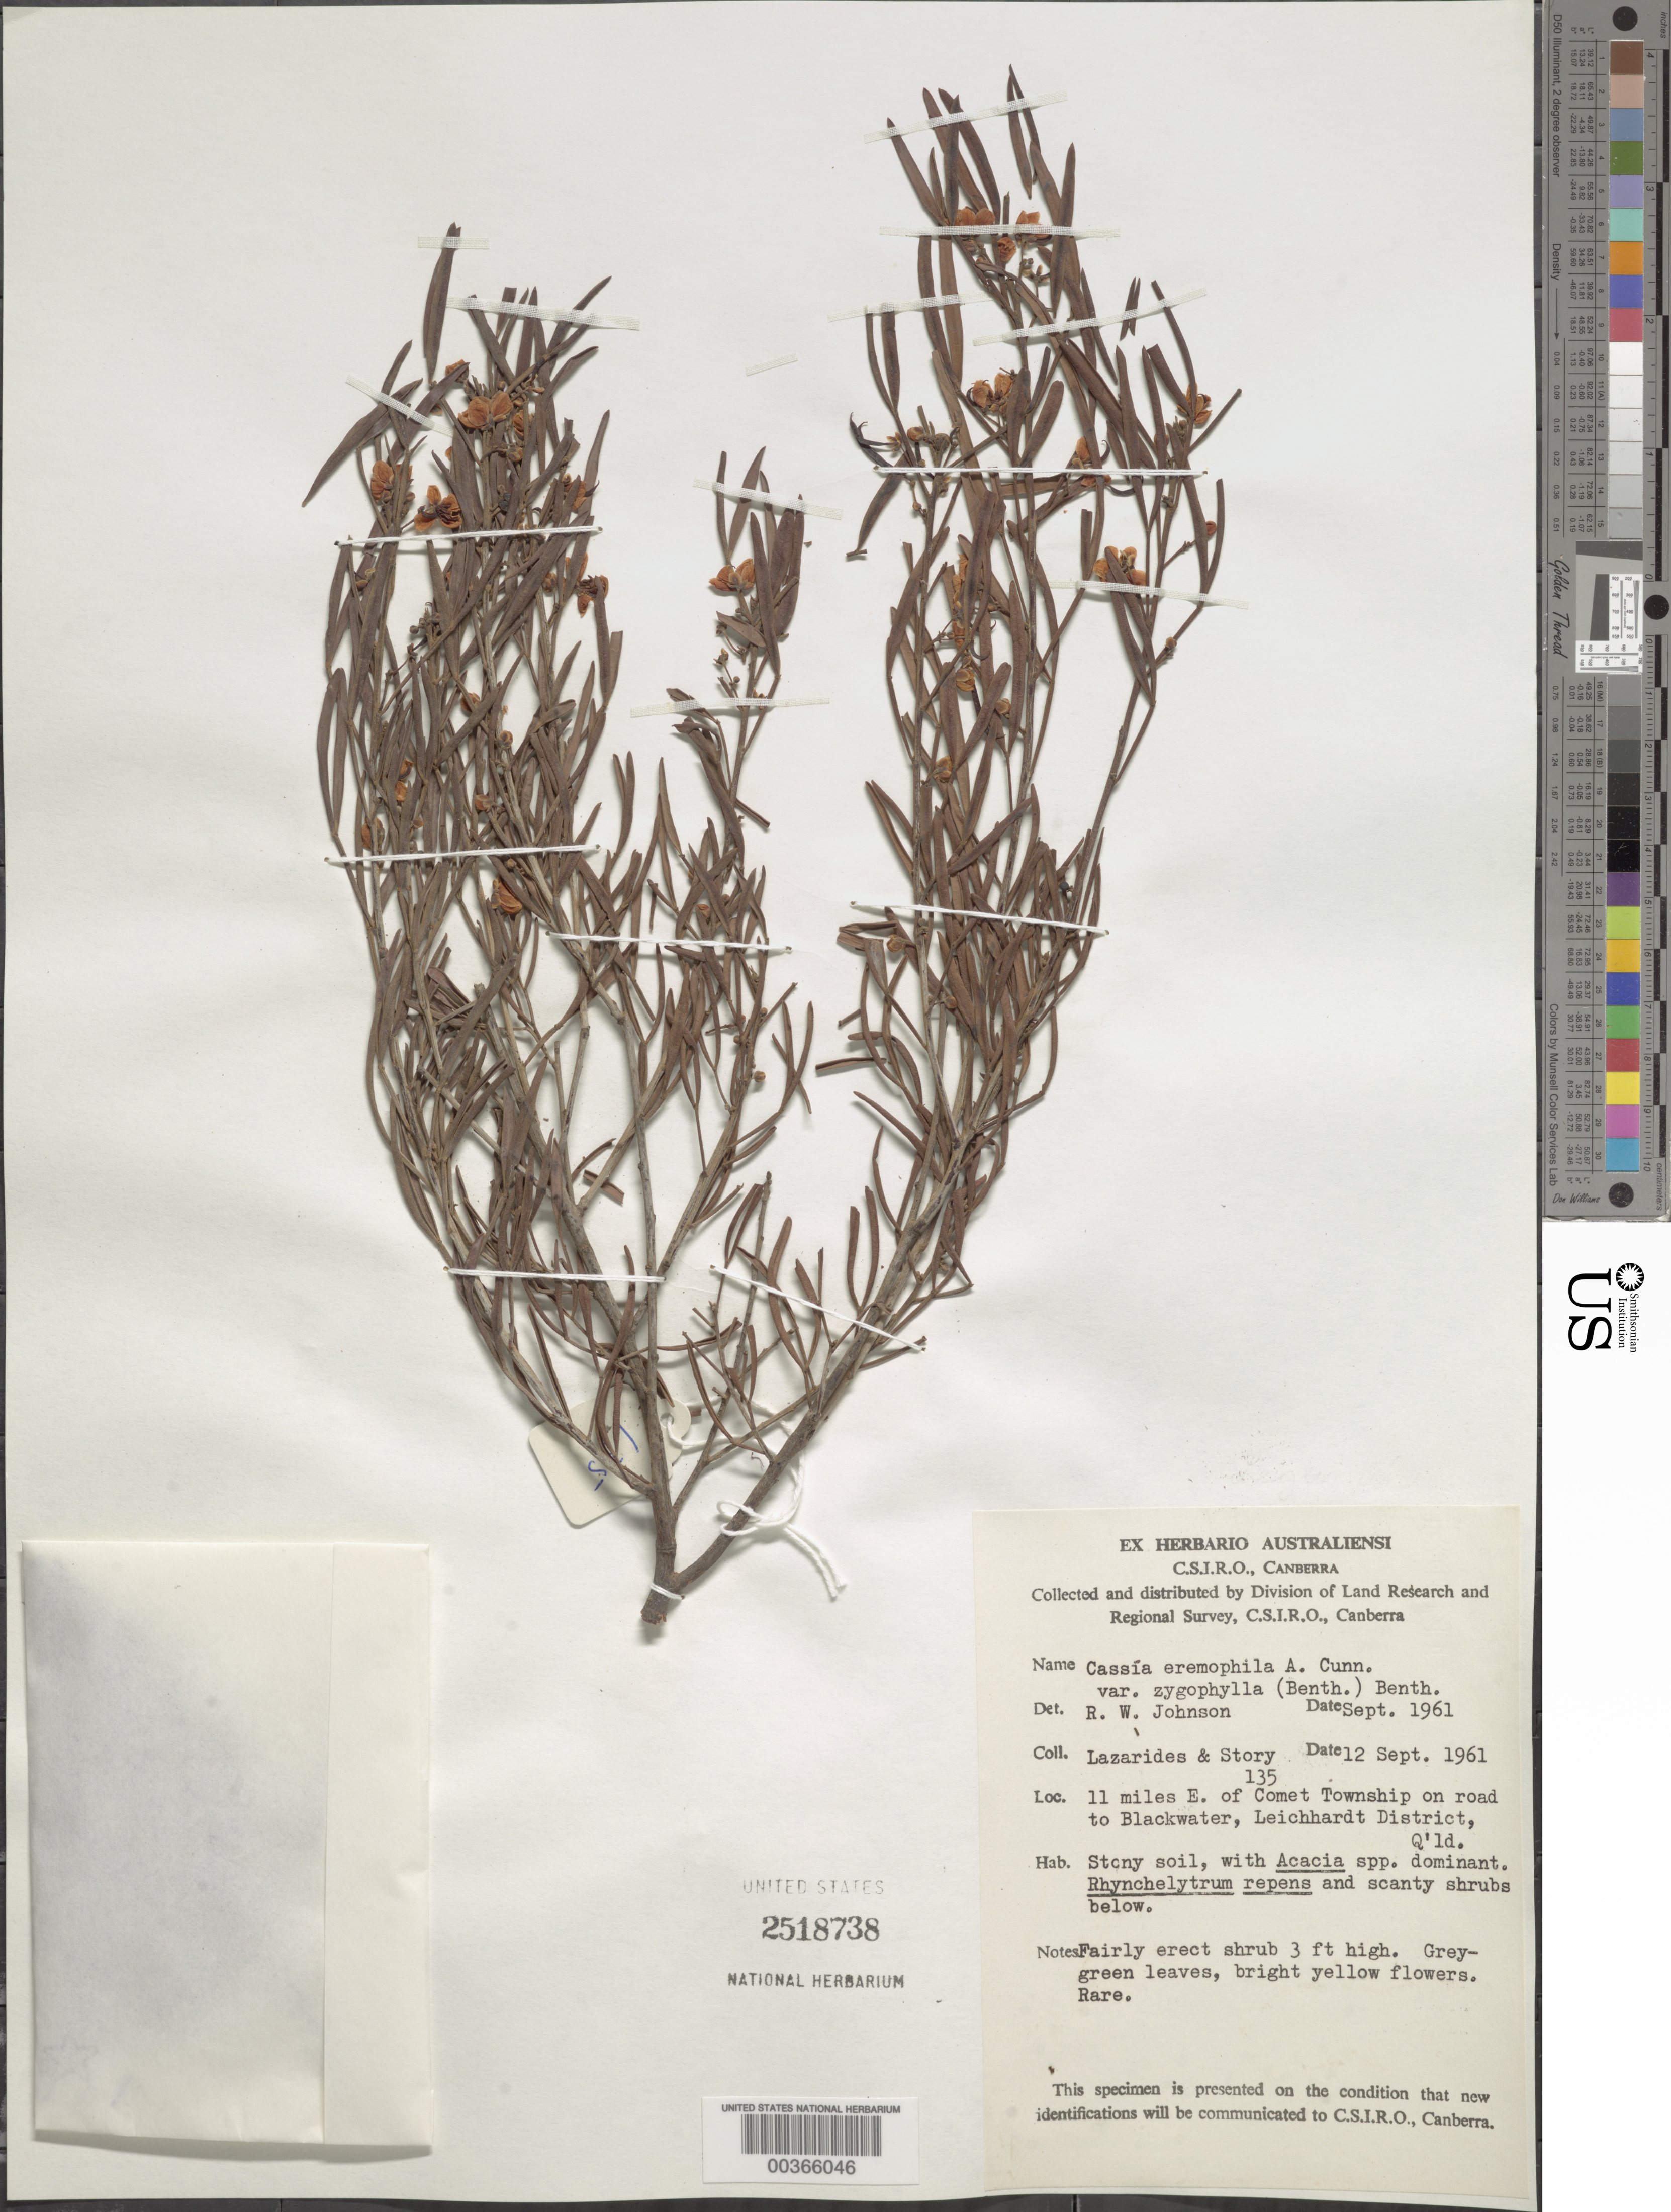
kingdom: Plantae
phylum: Tracheophyta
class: Magnoliopsida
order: Fabales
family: Fabaceae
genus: Senna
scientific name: Senna artemisioides subsp. zygophylla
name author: Randell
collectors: M. Lazarides & -. Story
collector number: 135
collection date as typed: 12 Sep 1961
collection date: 1961-09-12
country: Australia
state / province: Queensland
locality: Leichhardt dist. (?), 11 mi e of comet township on road to blackwater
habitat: Stony soil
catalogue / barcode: US 2518738